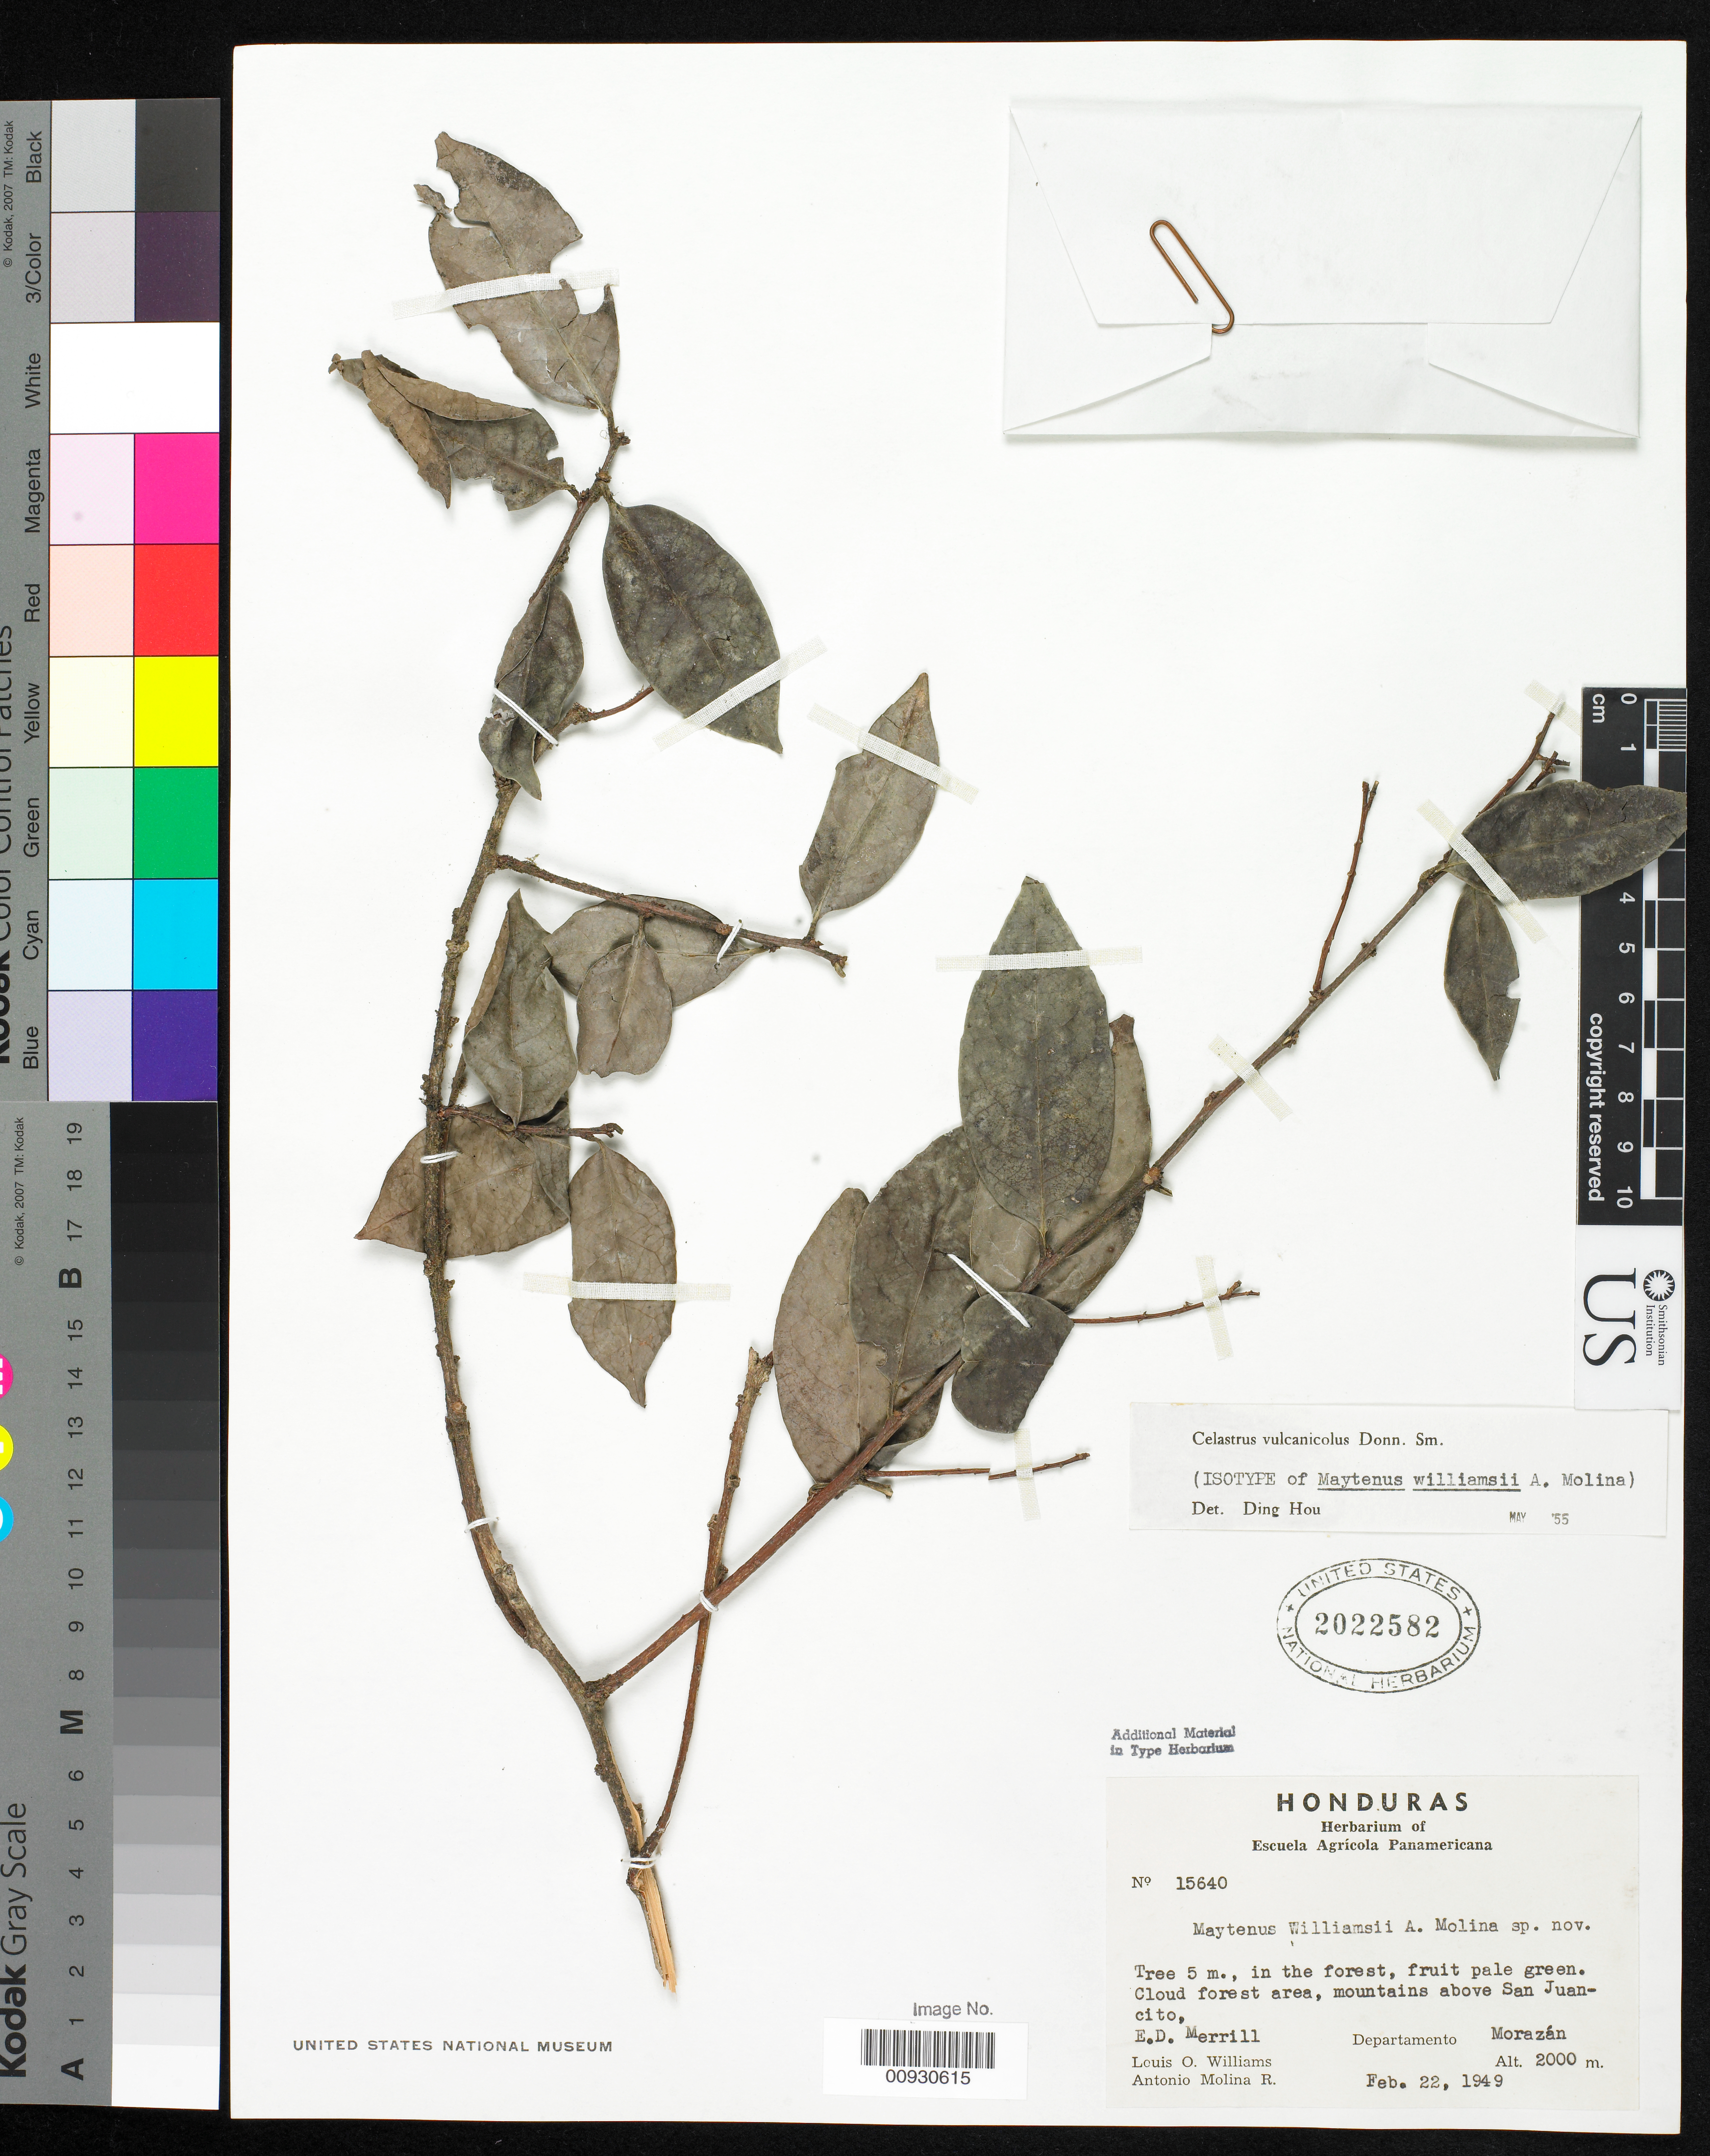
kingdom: Plantae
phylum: Tracheophyta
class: Magnoliopsida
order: Celastrales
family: Celastraceae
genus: Maytenus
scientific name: Maytenus williamsii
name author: Ant. Molina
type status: Isotype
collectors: L. O. Williams & A. Molina R.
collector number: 15640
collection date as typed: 22 Feb 1949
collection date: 1949-02-22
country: Honduras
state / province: Fco. Morazán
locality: Mountains above San Juancito.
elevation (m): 2000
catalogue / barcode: US 2022582